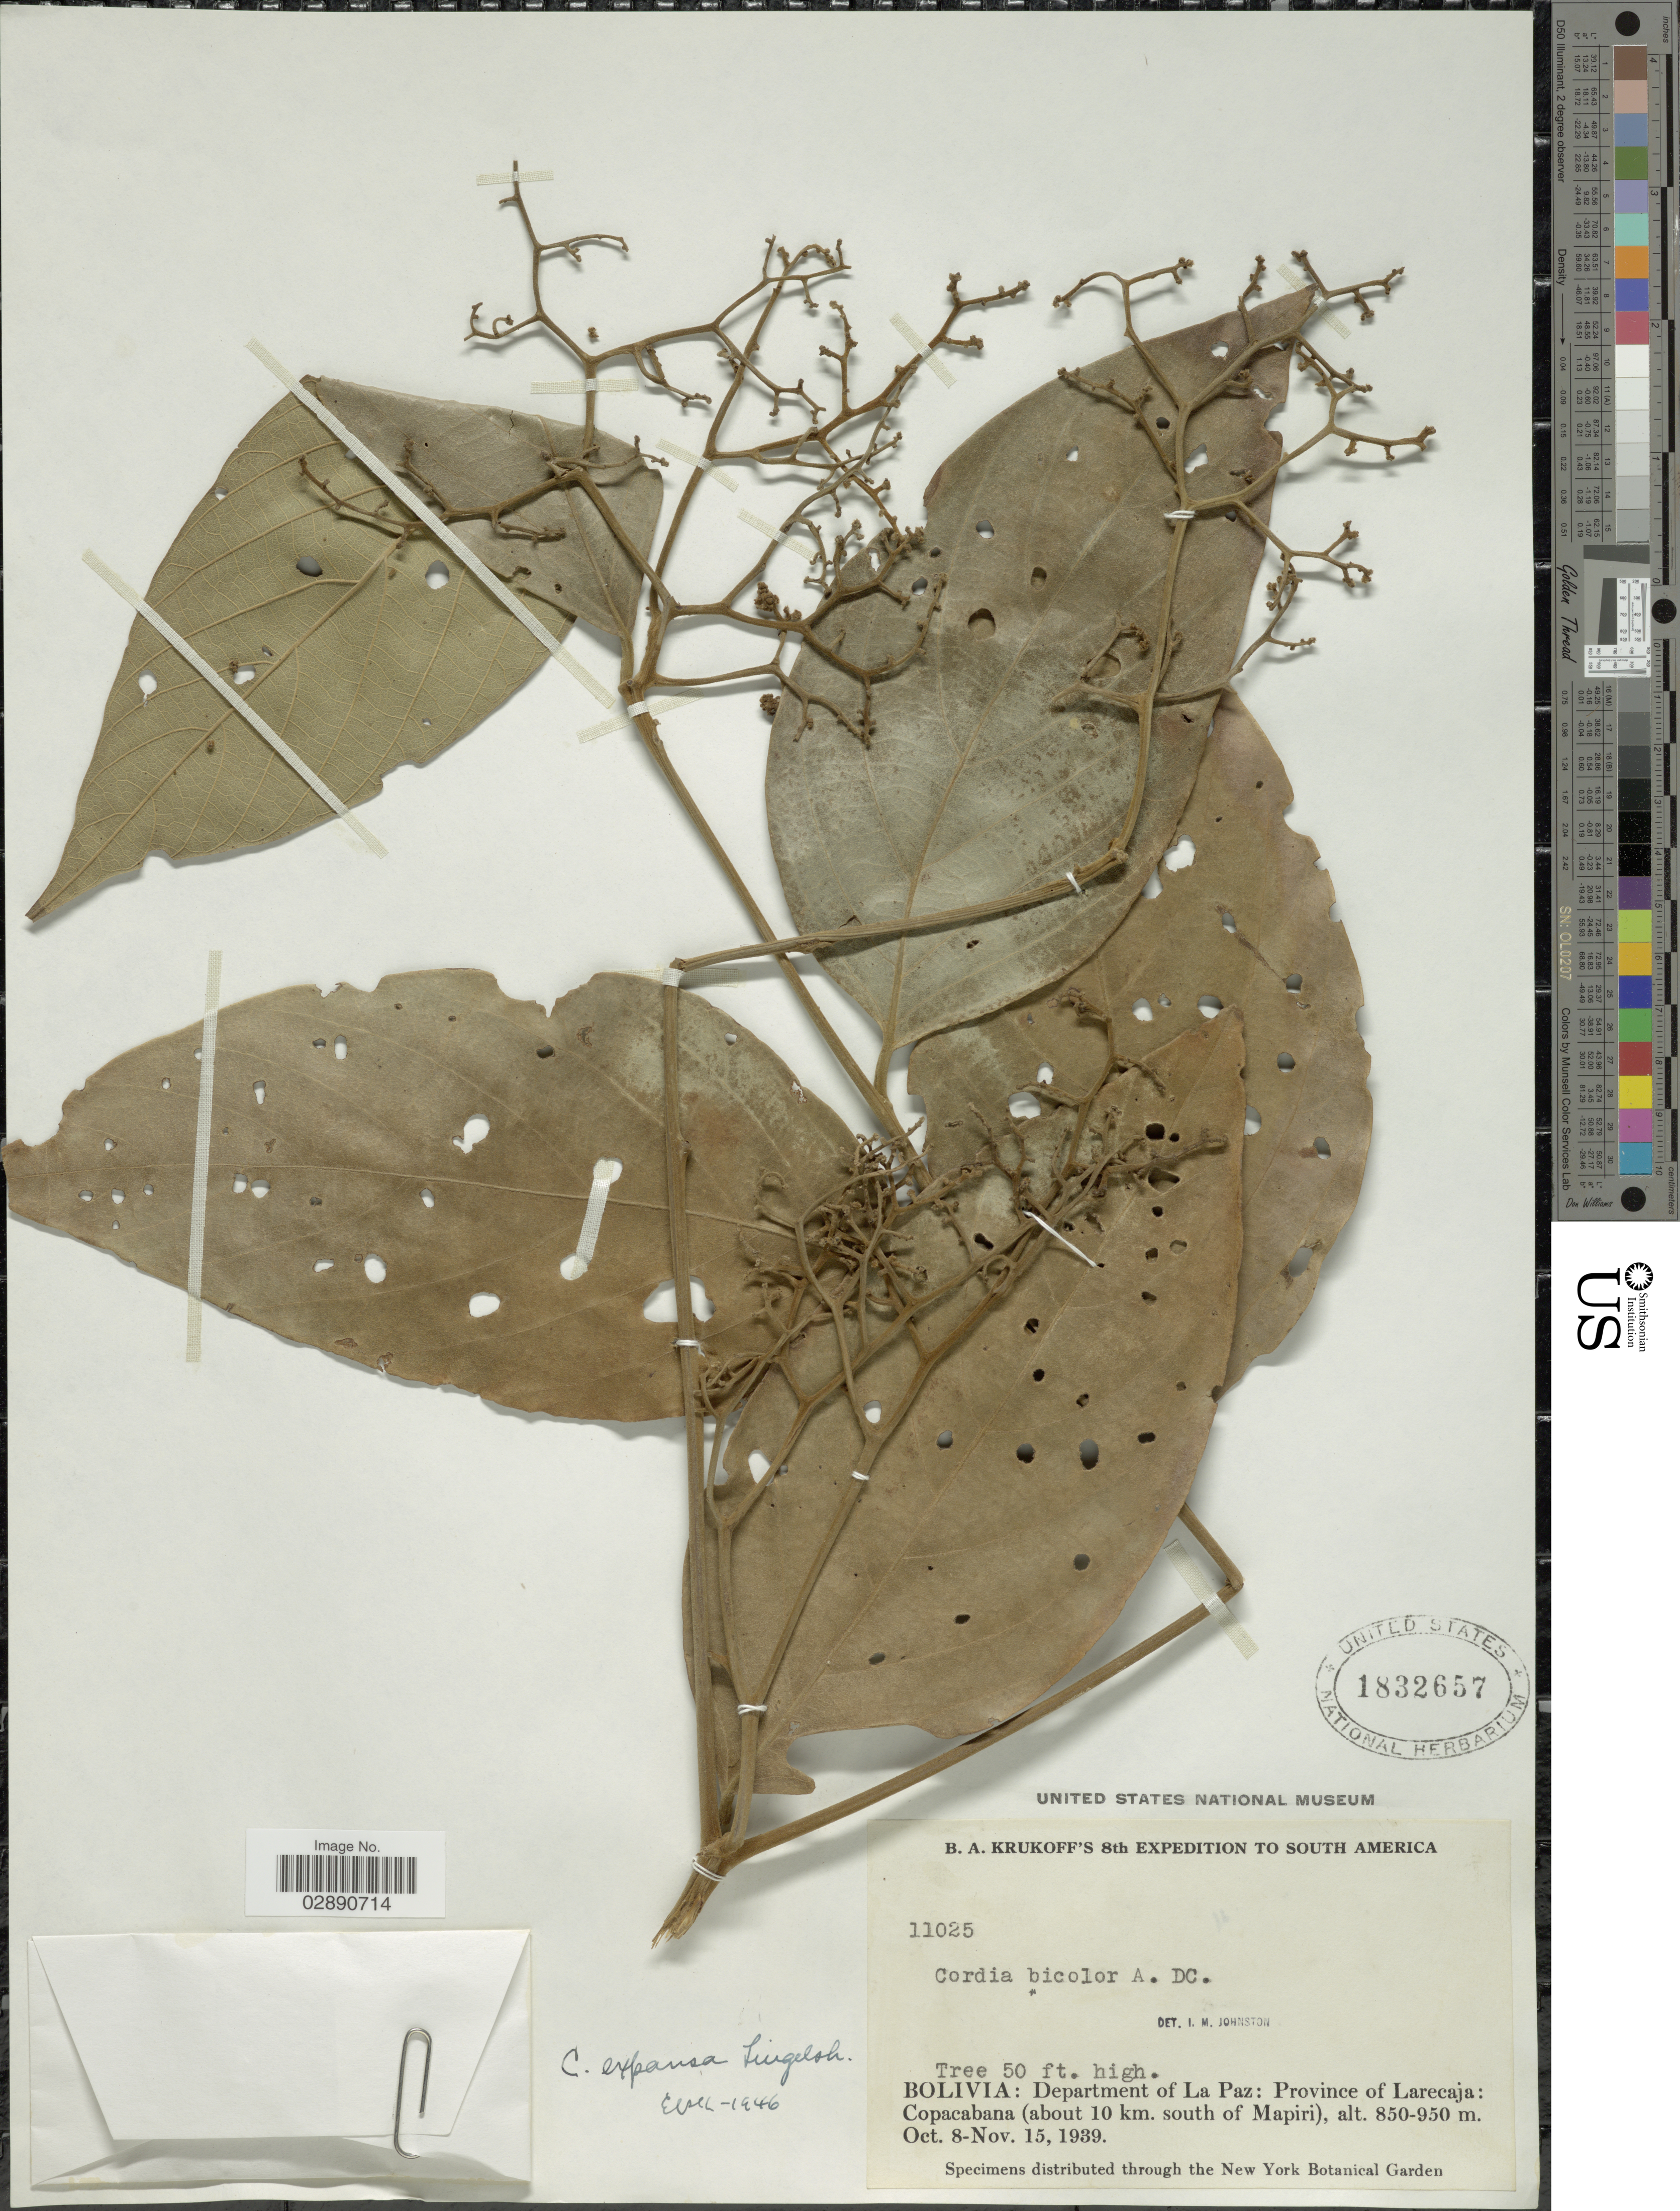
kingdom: Plantae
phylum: Tracheophyta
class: Magnoliopsida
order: Boraginales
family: Cordiaceae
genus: Cordia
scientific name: Cordia expansa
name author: Lingelsh.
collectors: B. A. Krukoff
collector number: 11025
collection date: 1939-10-08/1939-11-15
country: Bolivia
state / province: La Paz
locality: Department of La Paz: Province of Larecaja: Copacabana (about 10 km. south of Mapiri).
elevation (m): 850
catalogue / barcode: US 1832657